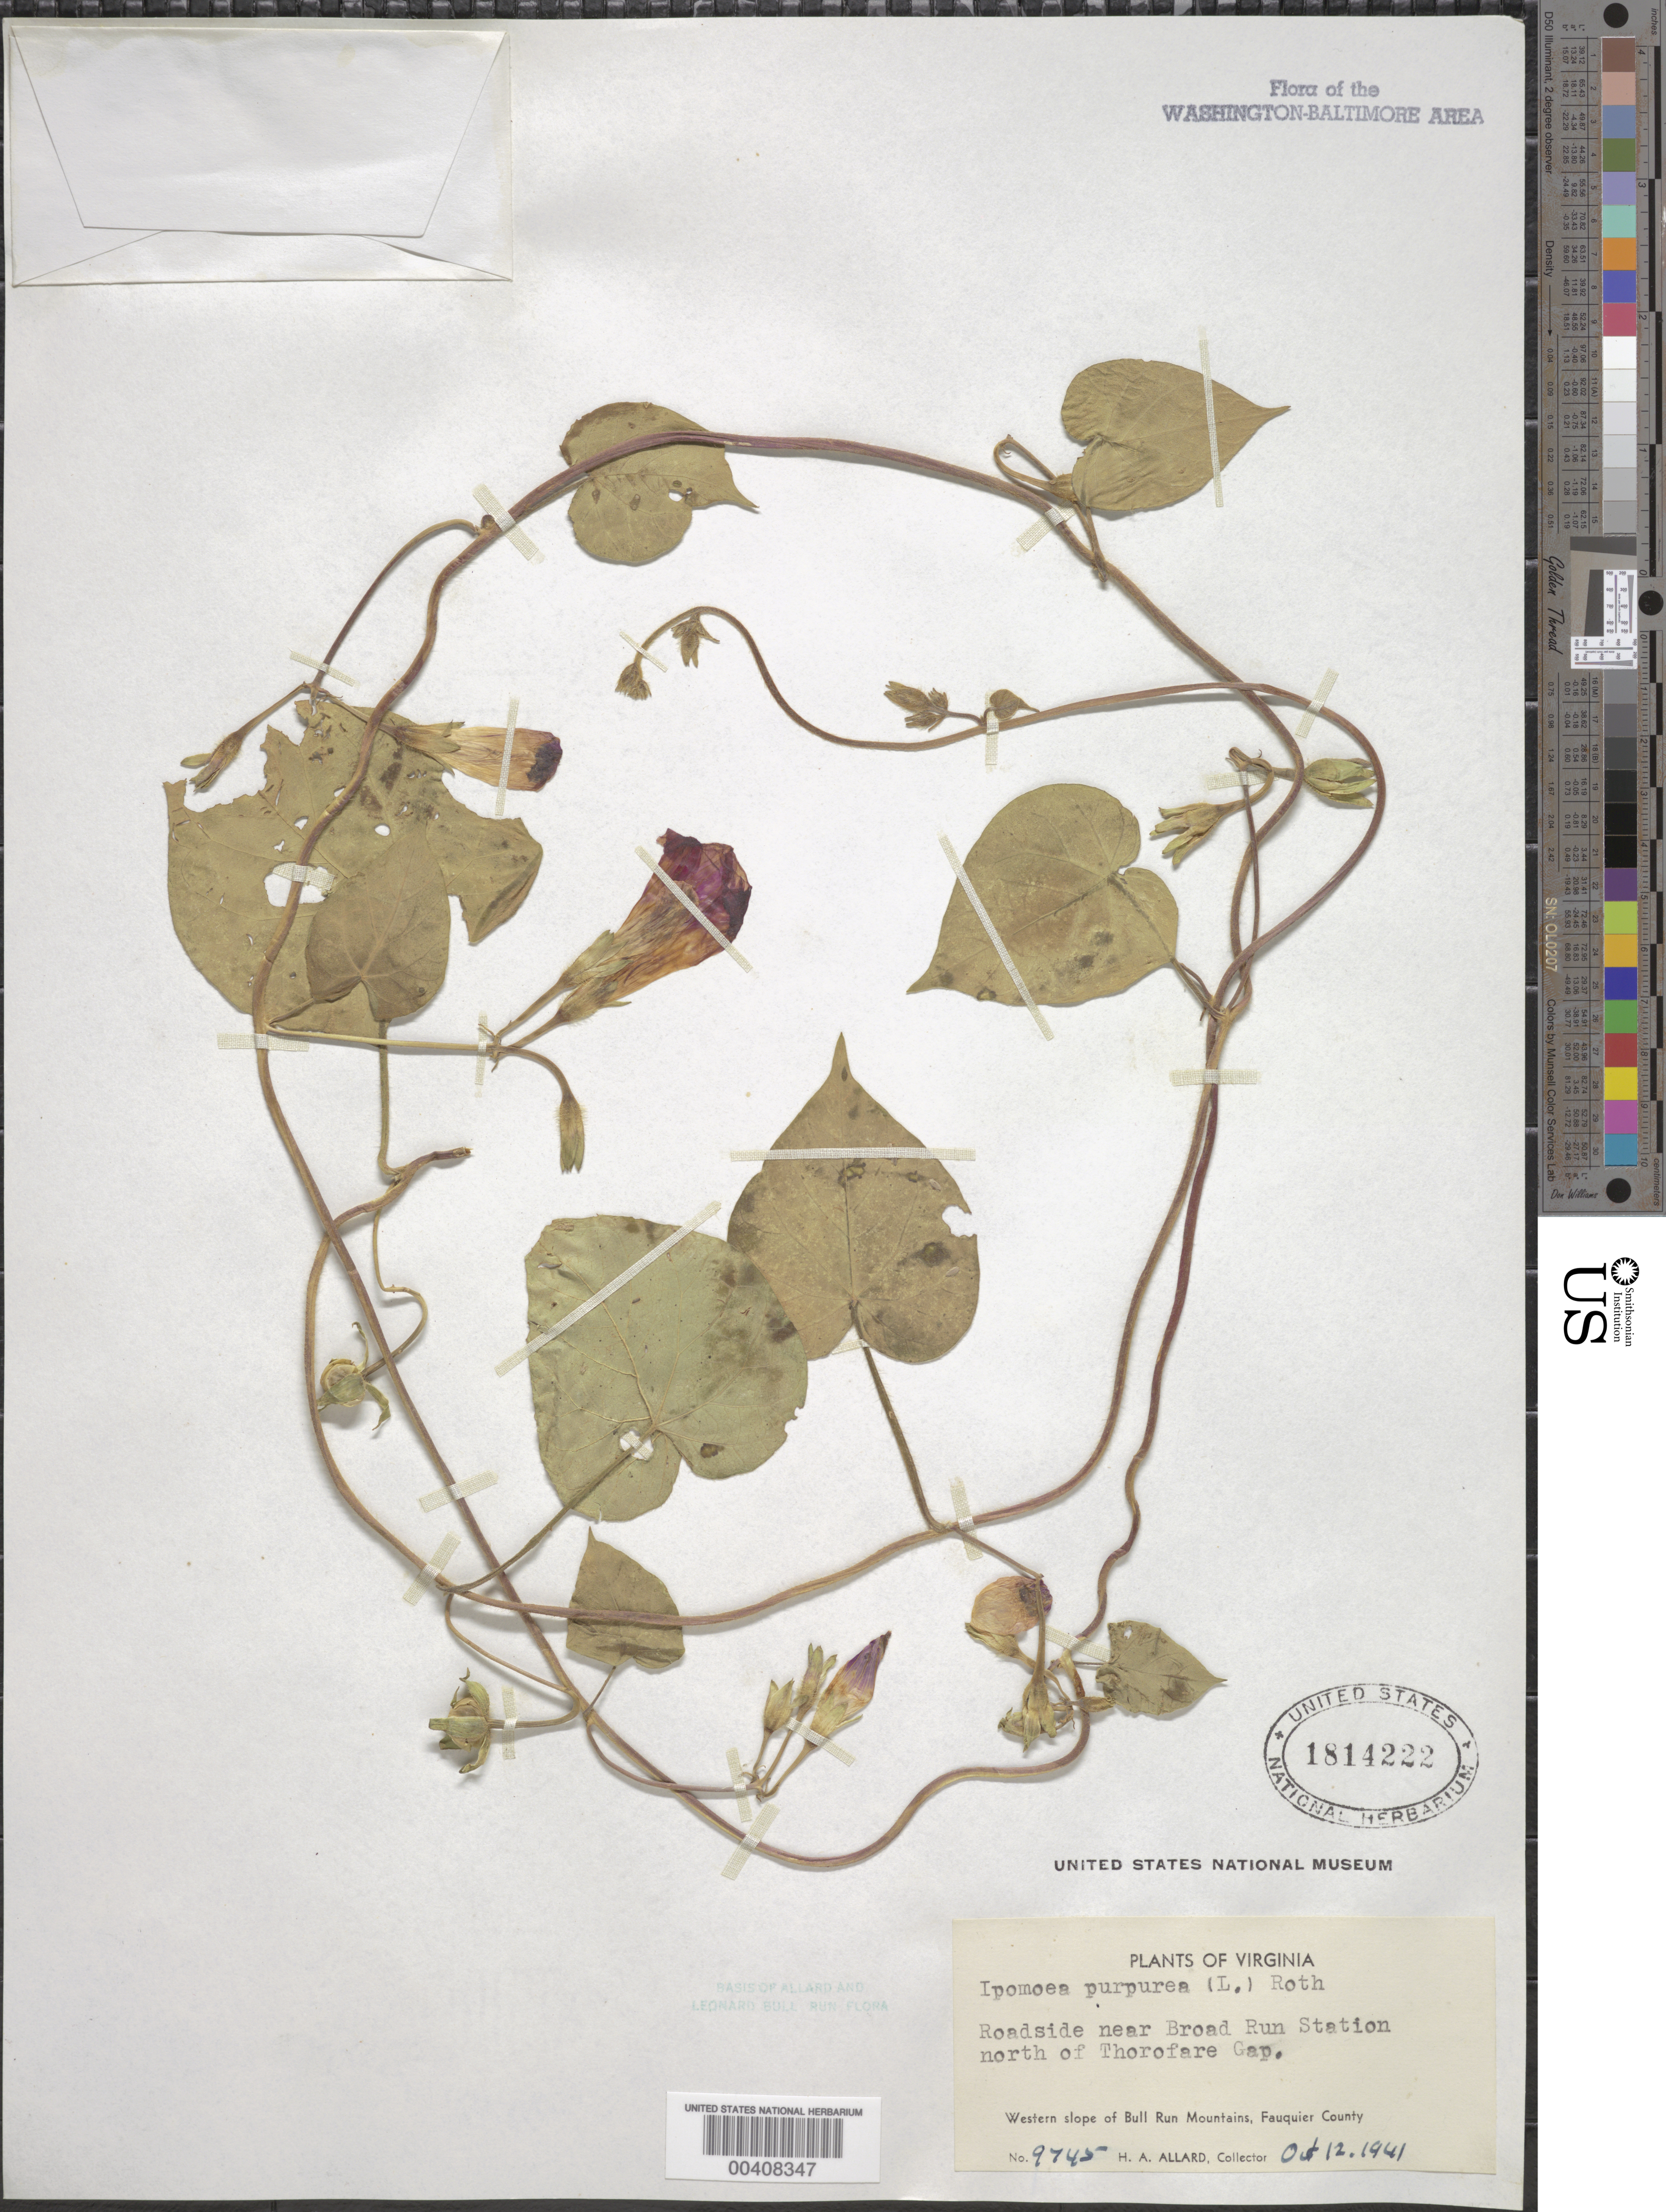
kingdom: Plantae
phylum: Tracheophyta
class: Magnoliopsida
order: Solanales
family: Convolvulaceae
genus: Ipomoea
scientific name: Ipomoea purpurea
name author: (L.) Roth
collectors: H. A. Allard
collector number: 9745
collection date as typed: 12 Oct 1941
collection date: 1941-10-12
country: United States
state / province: Virginia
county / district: Fauquier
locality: Broad Run Station, N of Thorofare Gap, western slope of Bull Run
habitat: Roadside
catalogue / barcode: US 1814222